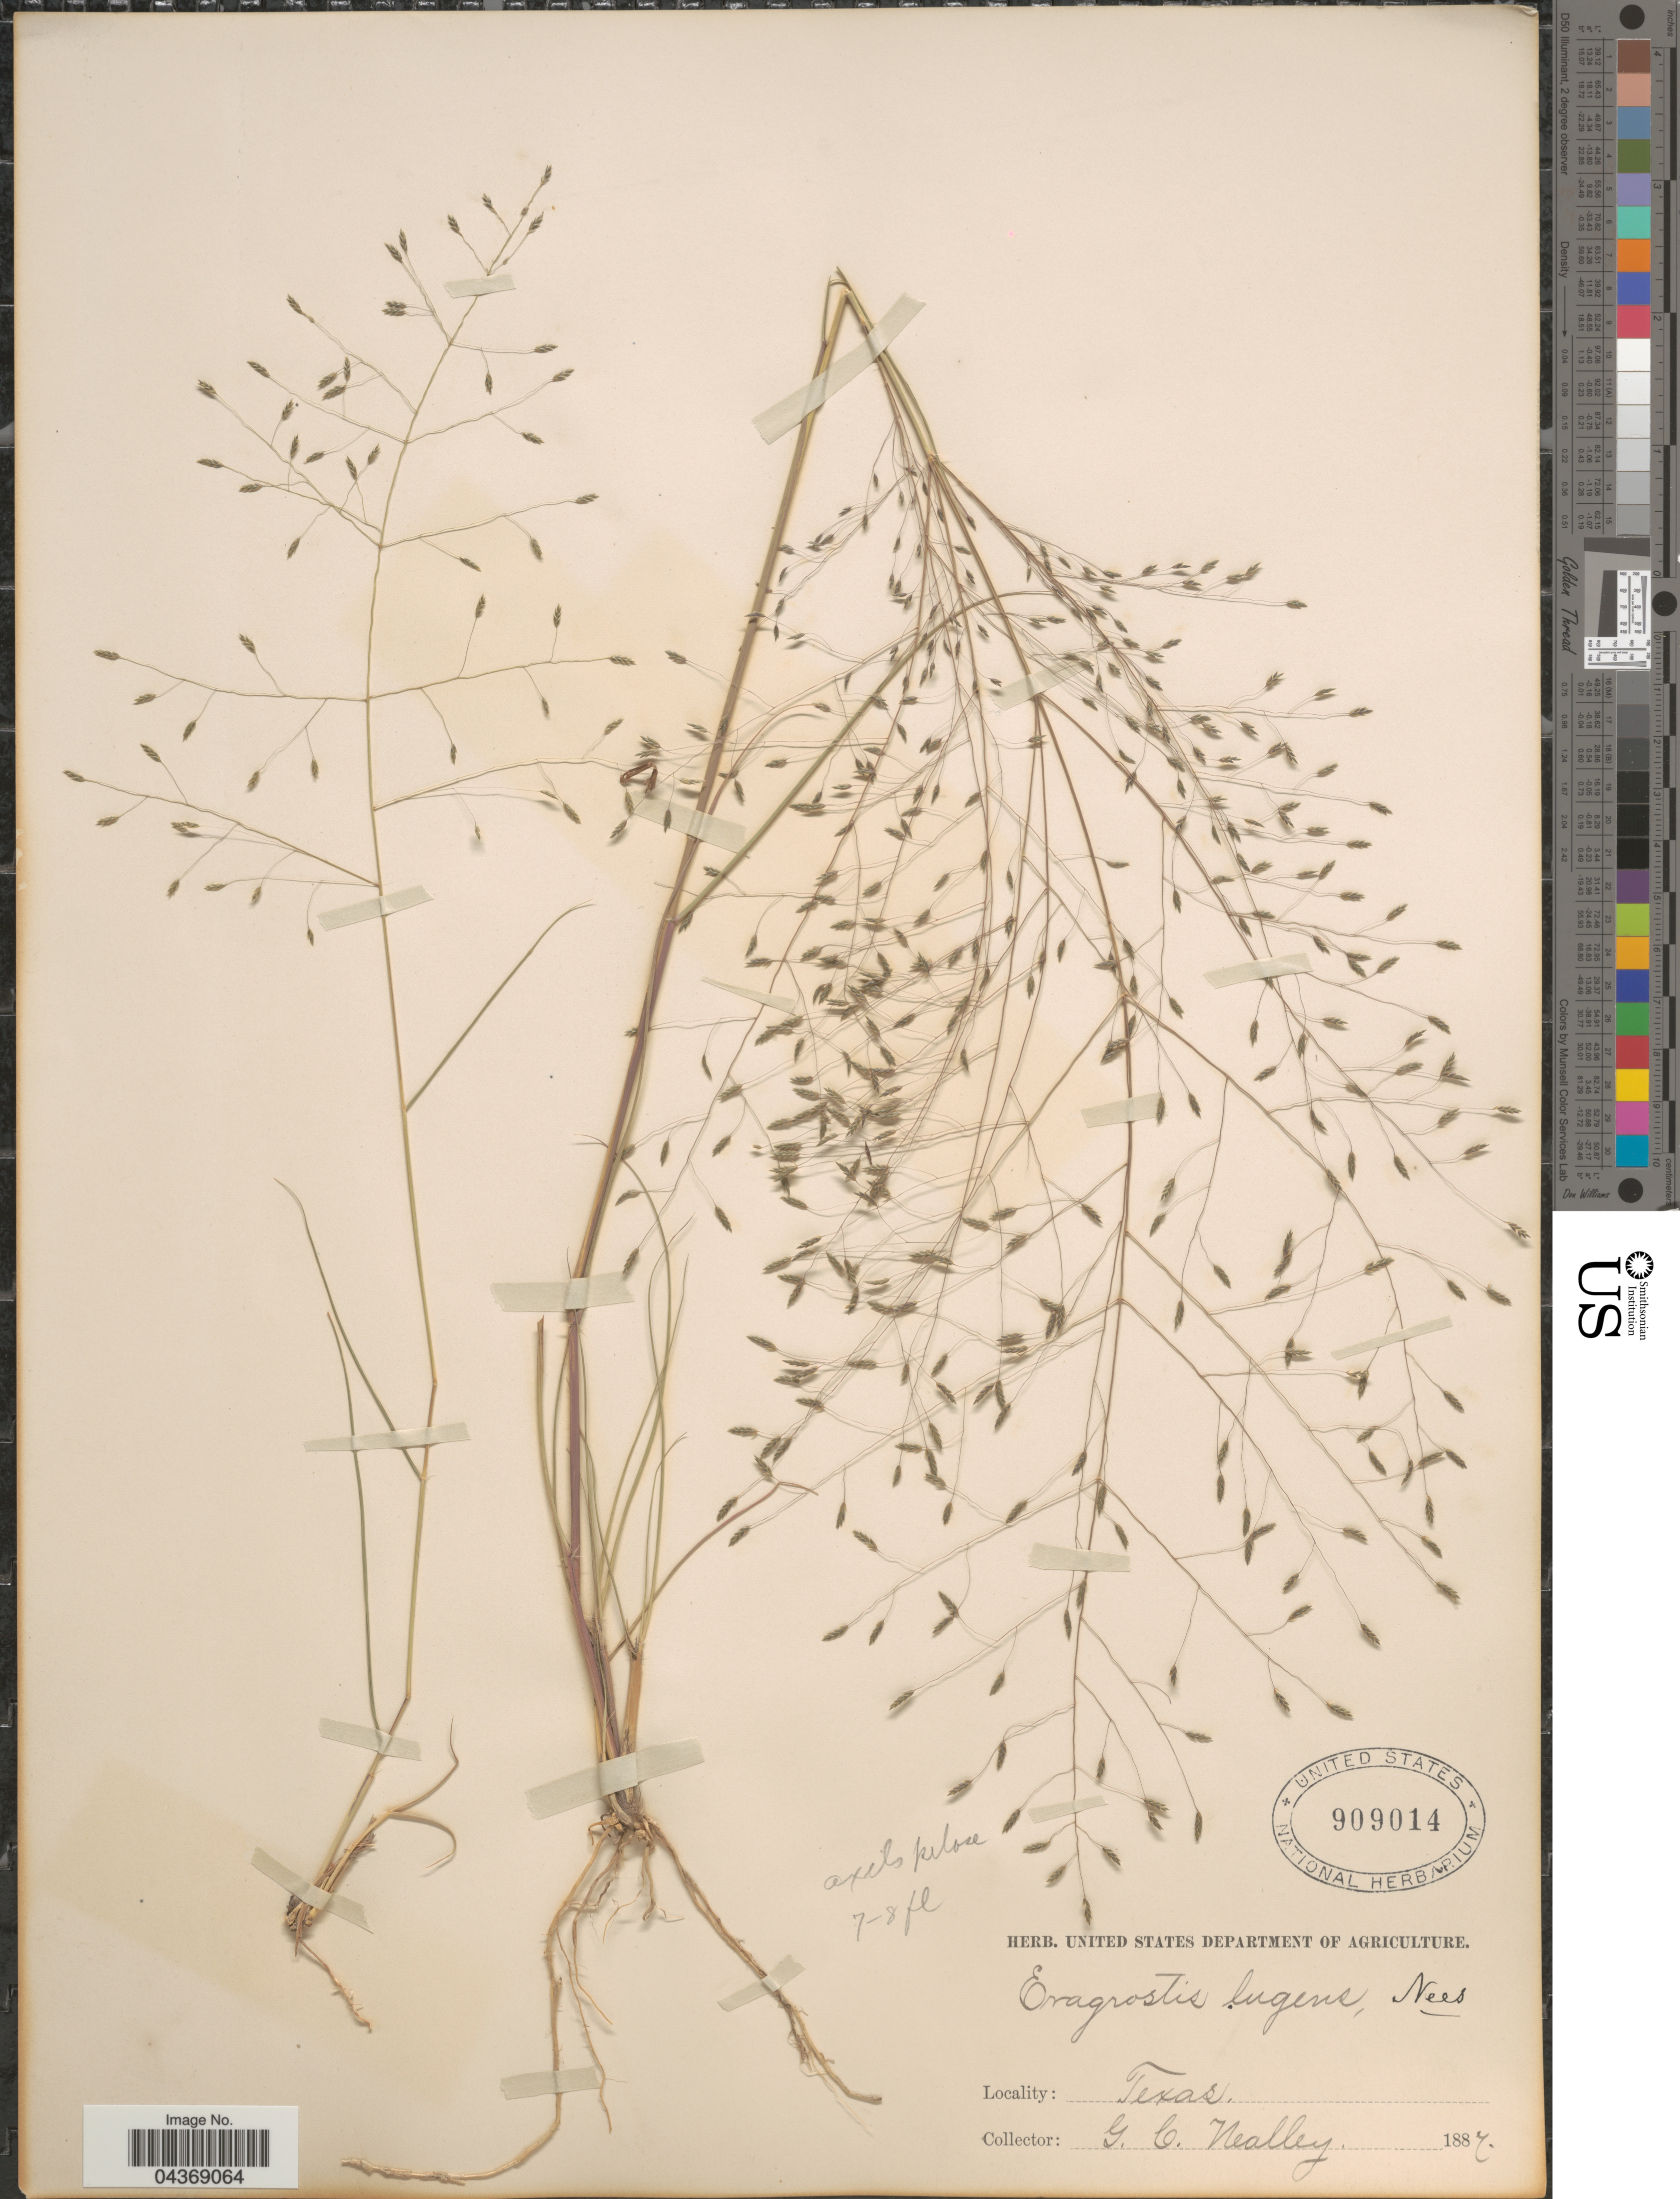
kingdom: Plantae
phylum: Tracheophyta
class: Liliopsida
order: Poales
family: Poaceae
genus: Eragrostis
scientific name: Eragrostis intermedia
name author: Hitchc.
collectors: G. C. Nealley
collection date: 1887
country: United States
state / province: Texas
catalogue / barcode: US 909014